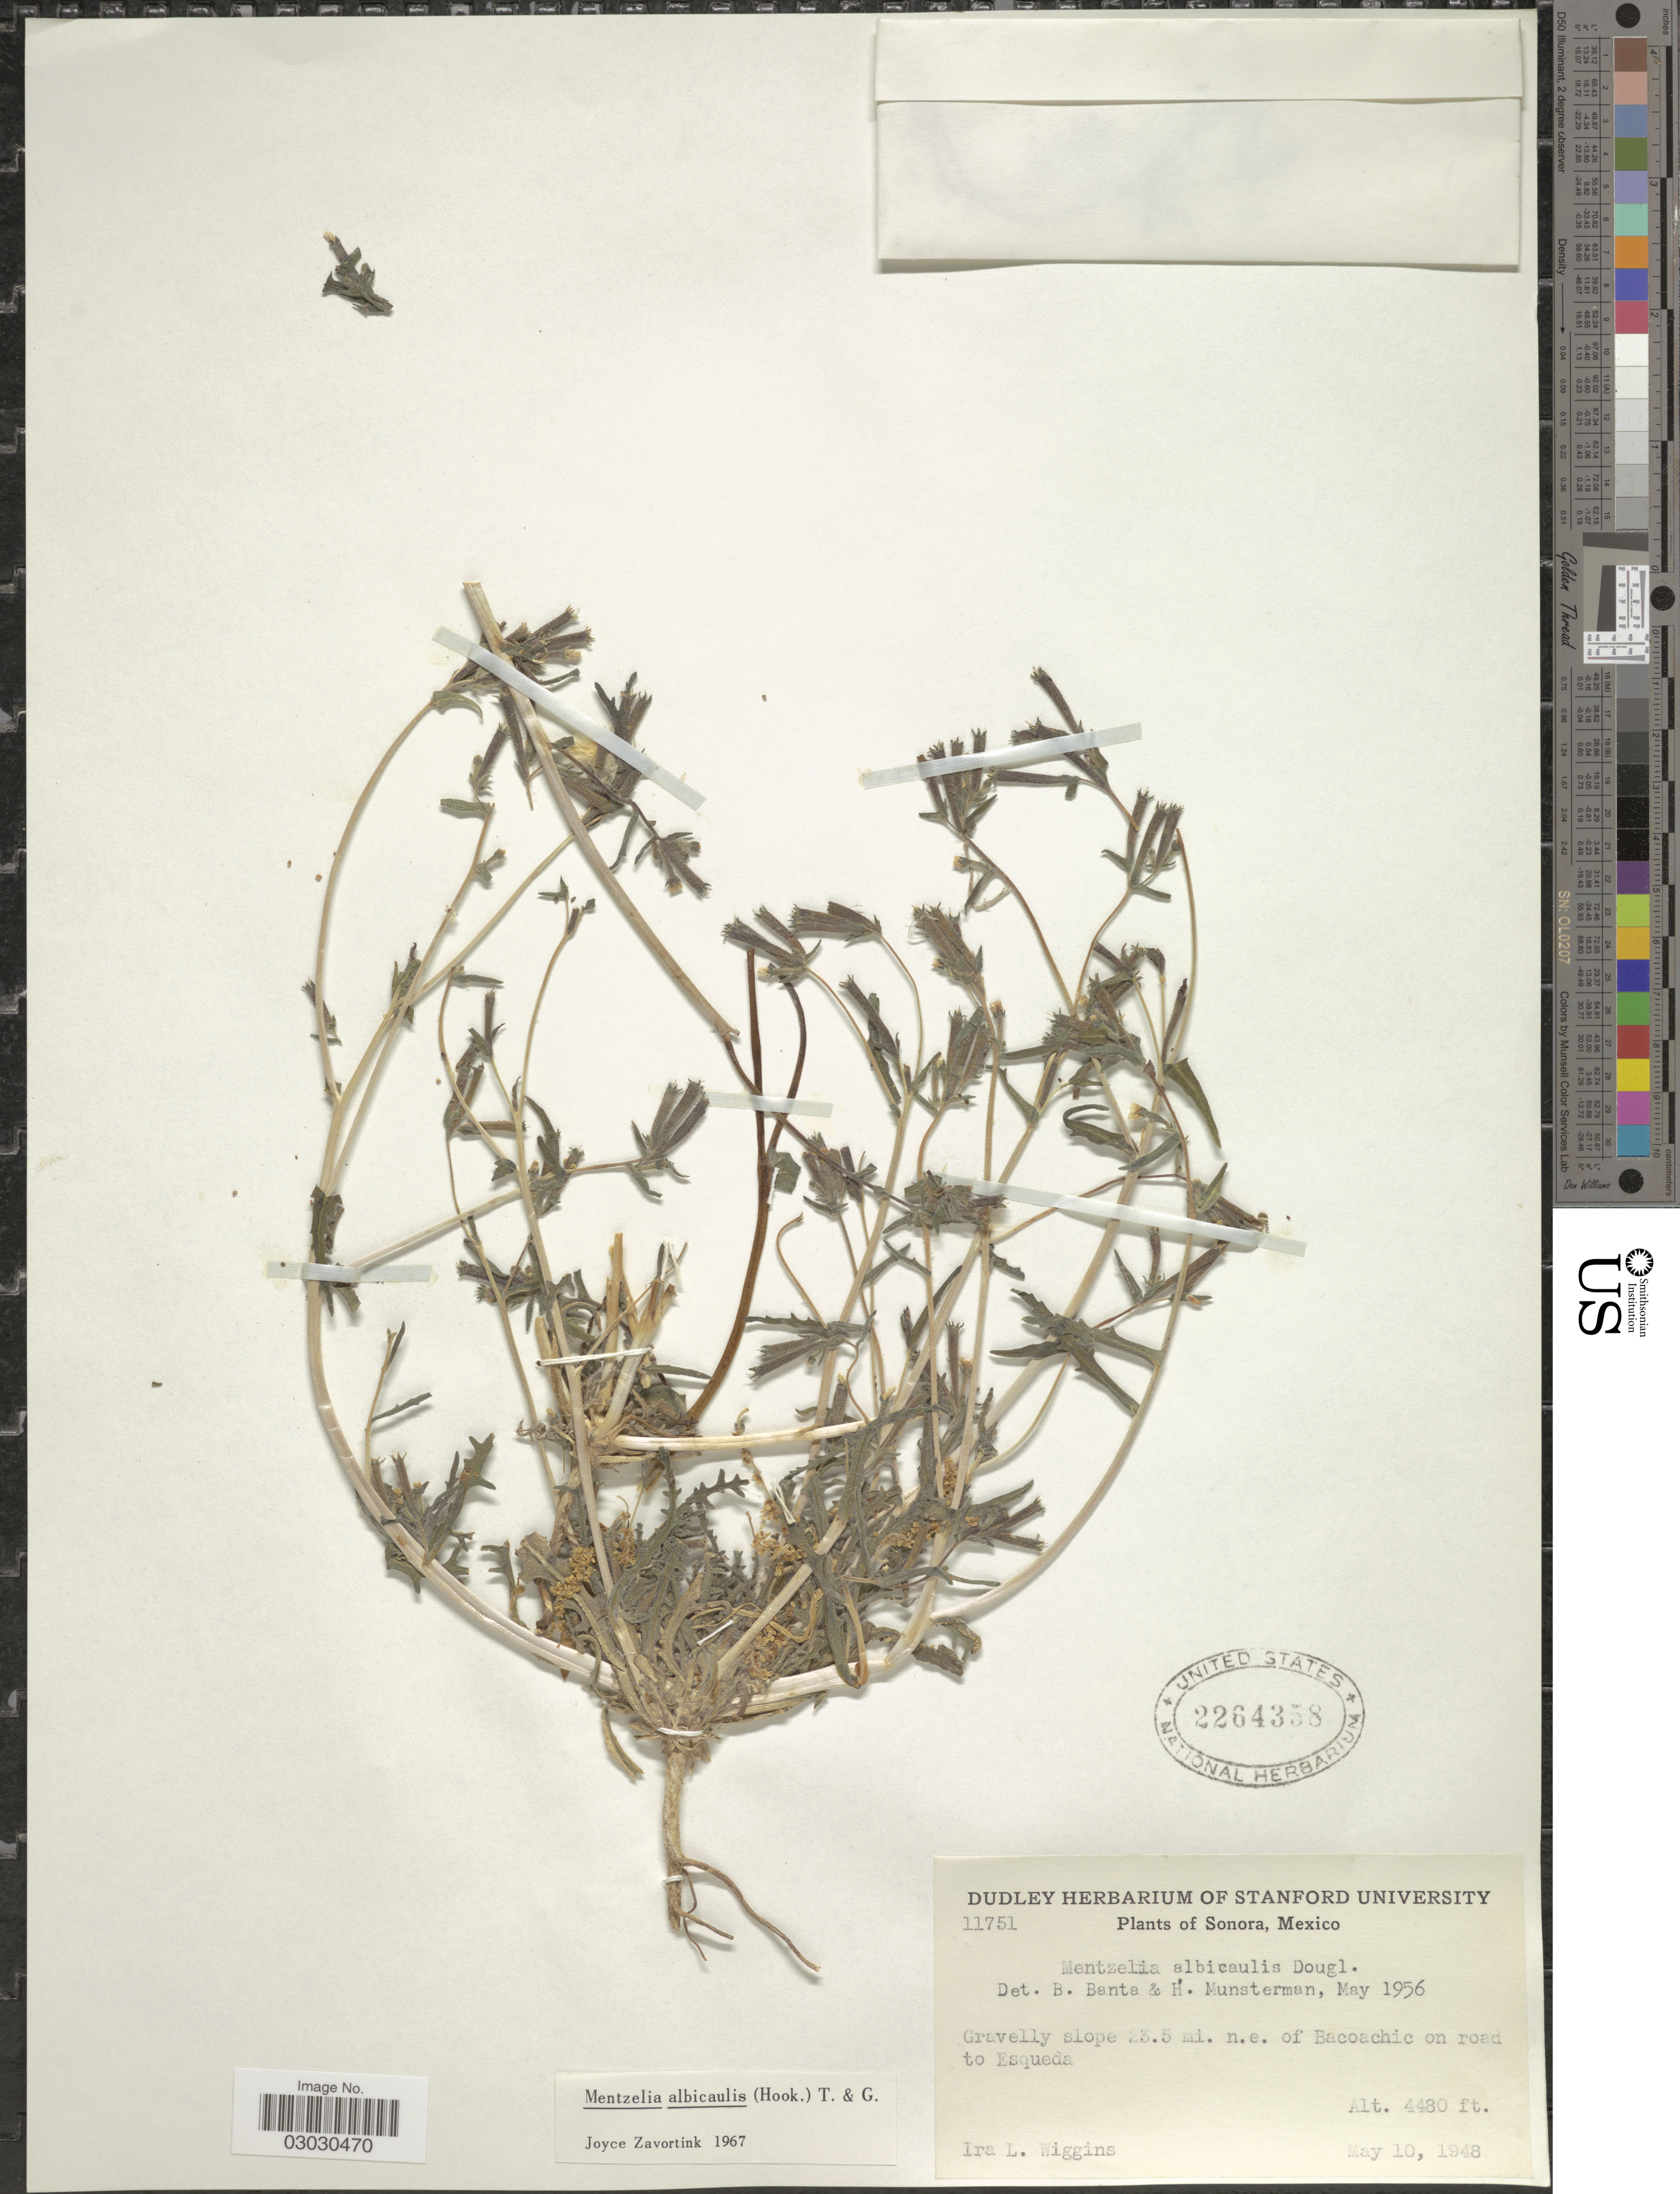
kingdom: Plantae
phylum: Tracheophyta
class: Magnoliopsida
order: Cornales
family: Loasaceae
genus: Mentzelia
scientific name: Mentzelia albicaulis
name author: (Douglas ex Hook.) Douglas ex Torr. & A. Gray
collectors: I. L. Wiggins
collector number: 11751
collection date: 1948-05-10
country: Mexico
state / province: Sonora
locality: Gravelly slope 23.5 mi. n.e. of Bacoachic on road to Esqueda.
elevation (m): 1366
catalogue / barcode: US 2264358